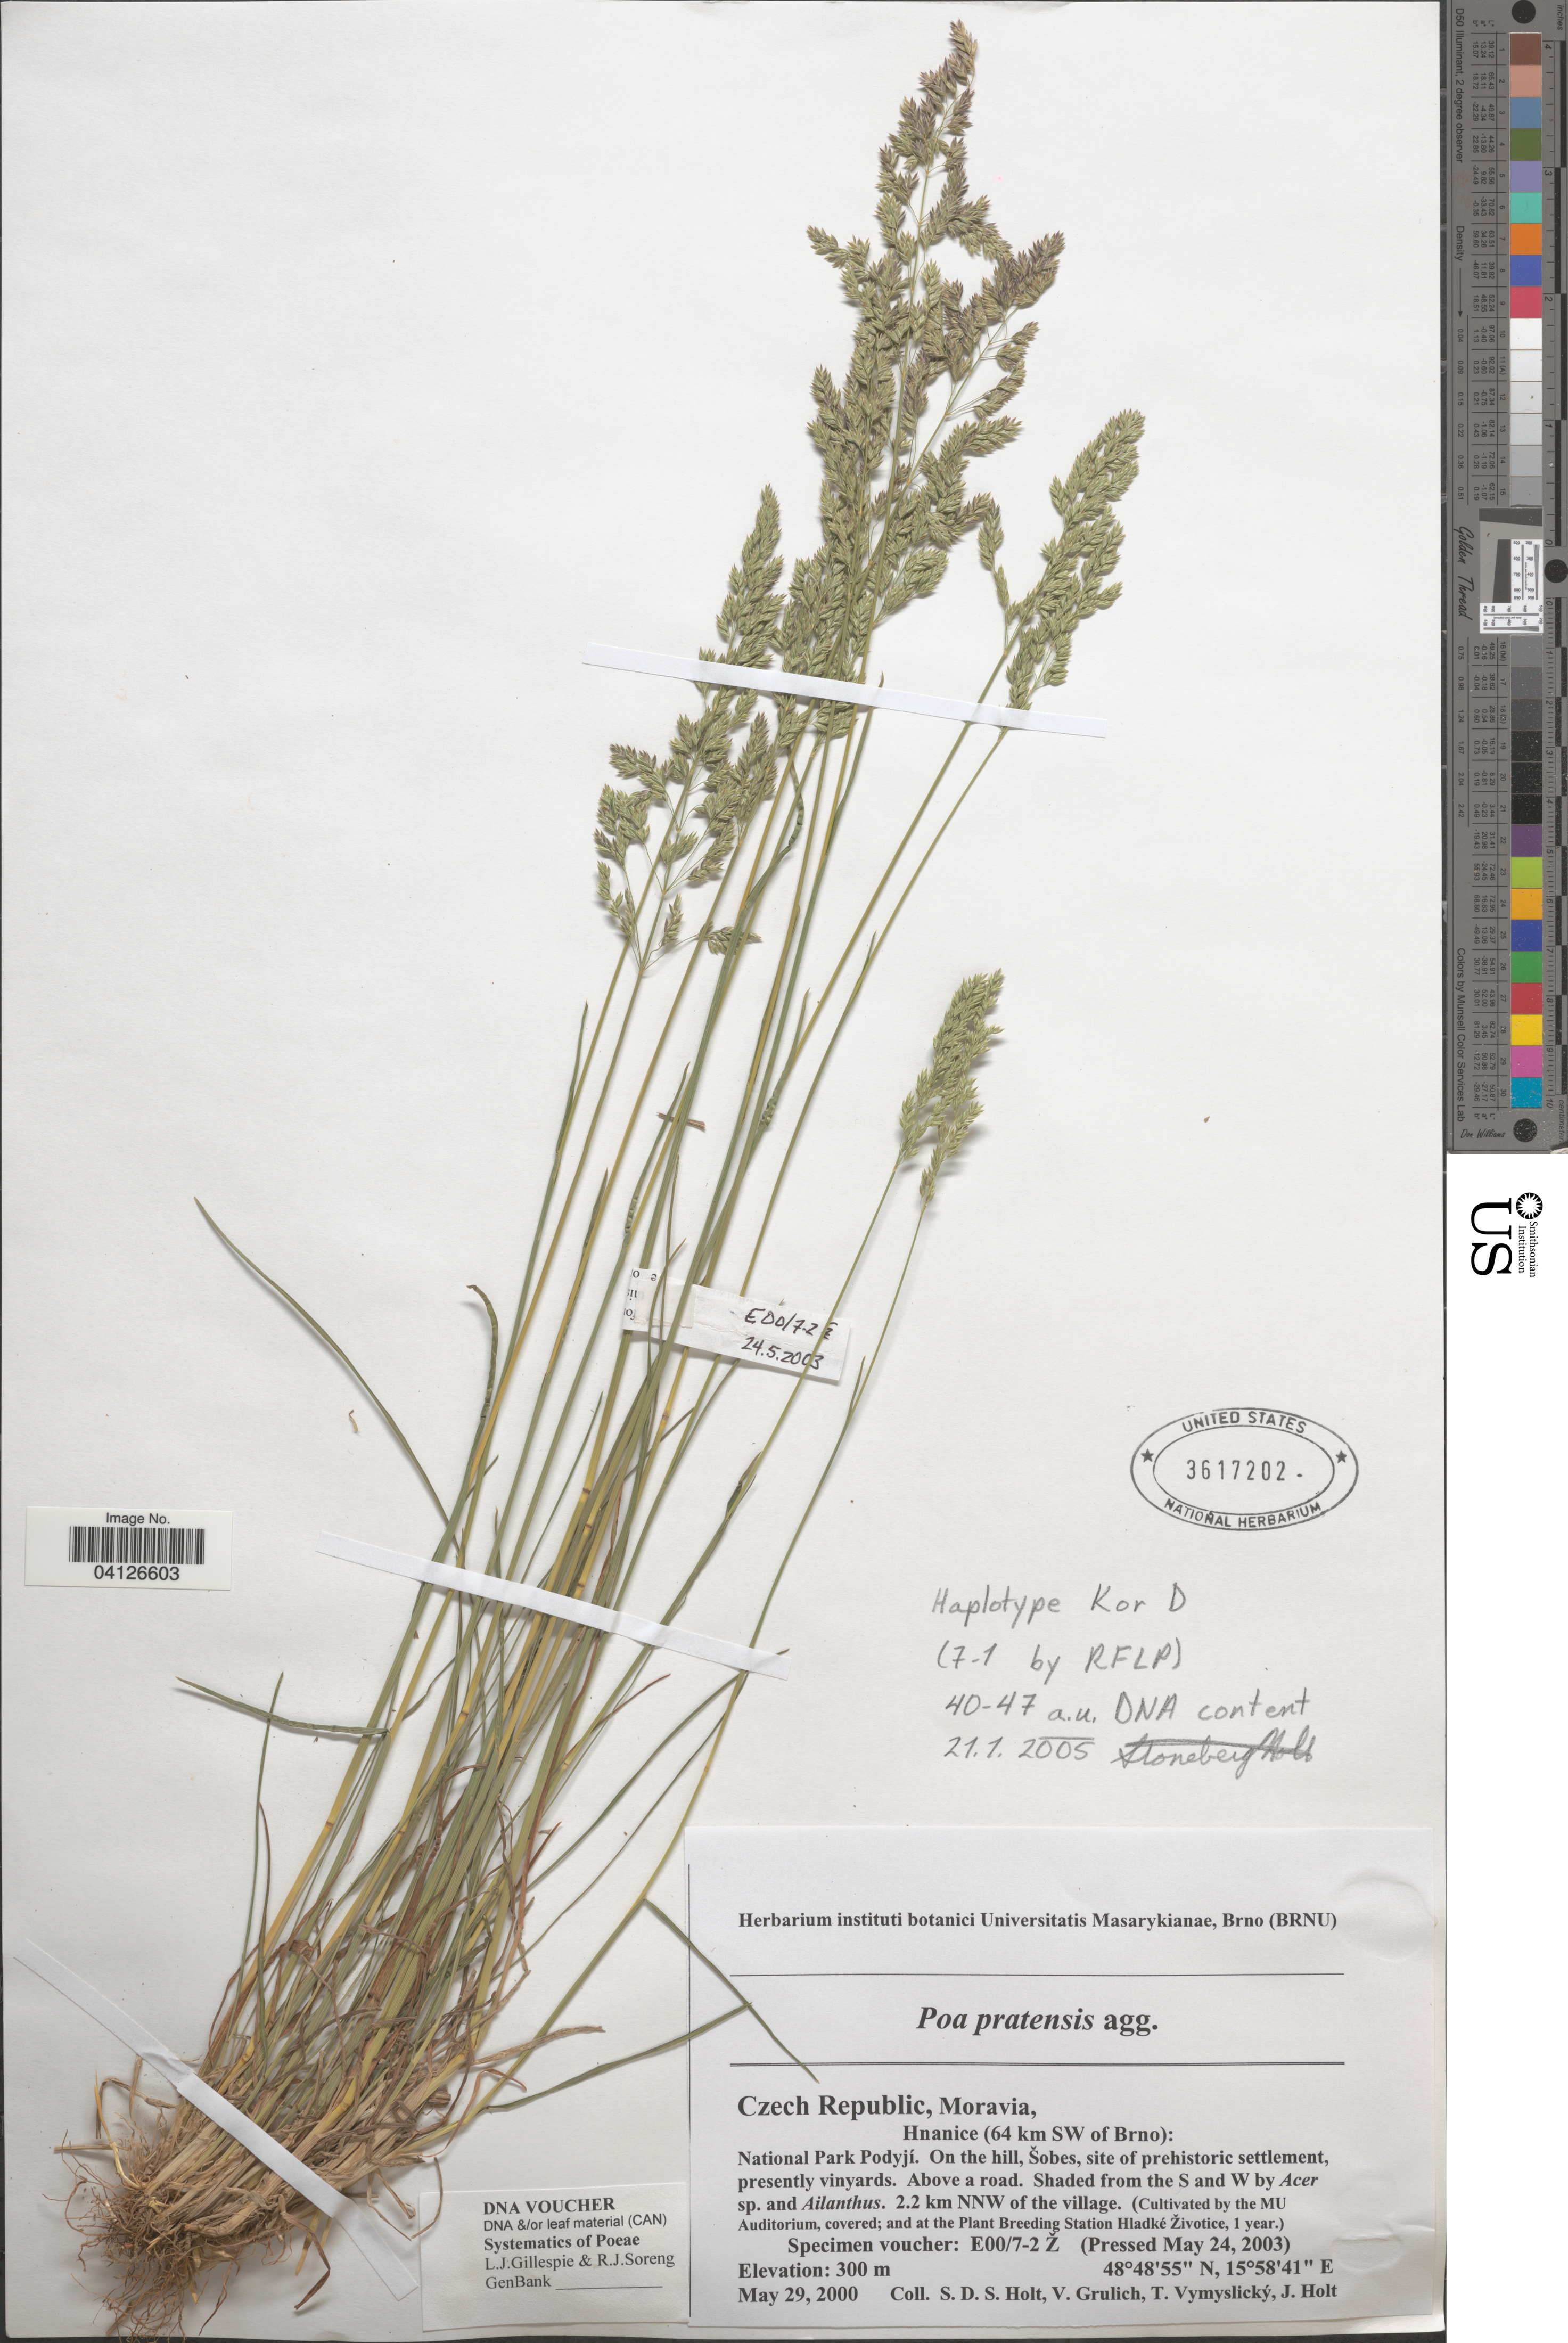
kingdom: Plantae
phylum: Tracheophyta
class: Liliopsida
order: Poales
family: Poaceae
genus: Poa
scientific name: Poa pratensis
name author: L.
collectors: Ex herb. instituti botanici Universitatis Masarykianae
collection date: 2003-05-24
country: Czechia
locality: (Cultivated by the MU Auditorium, covered; and at the Plant Breeding Station Hladké Životice, 1 year.).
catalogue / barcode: US 3617202